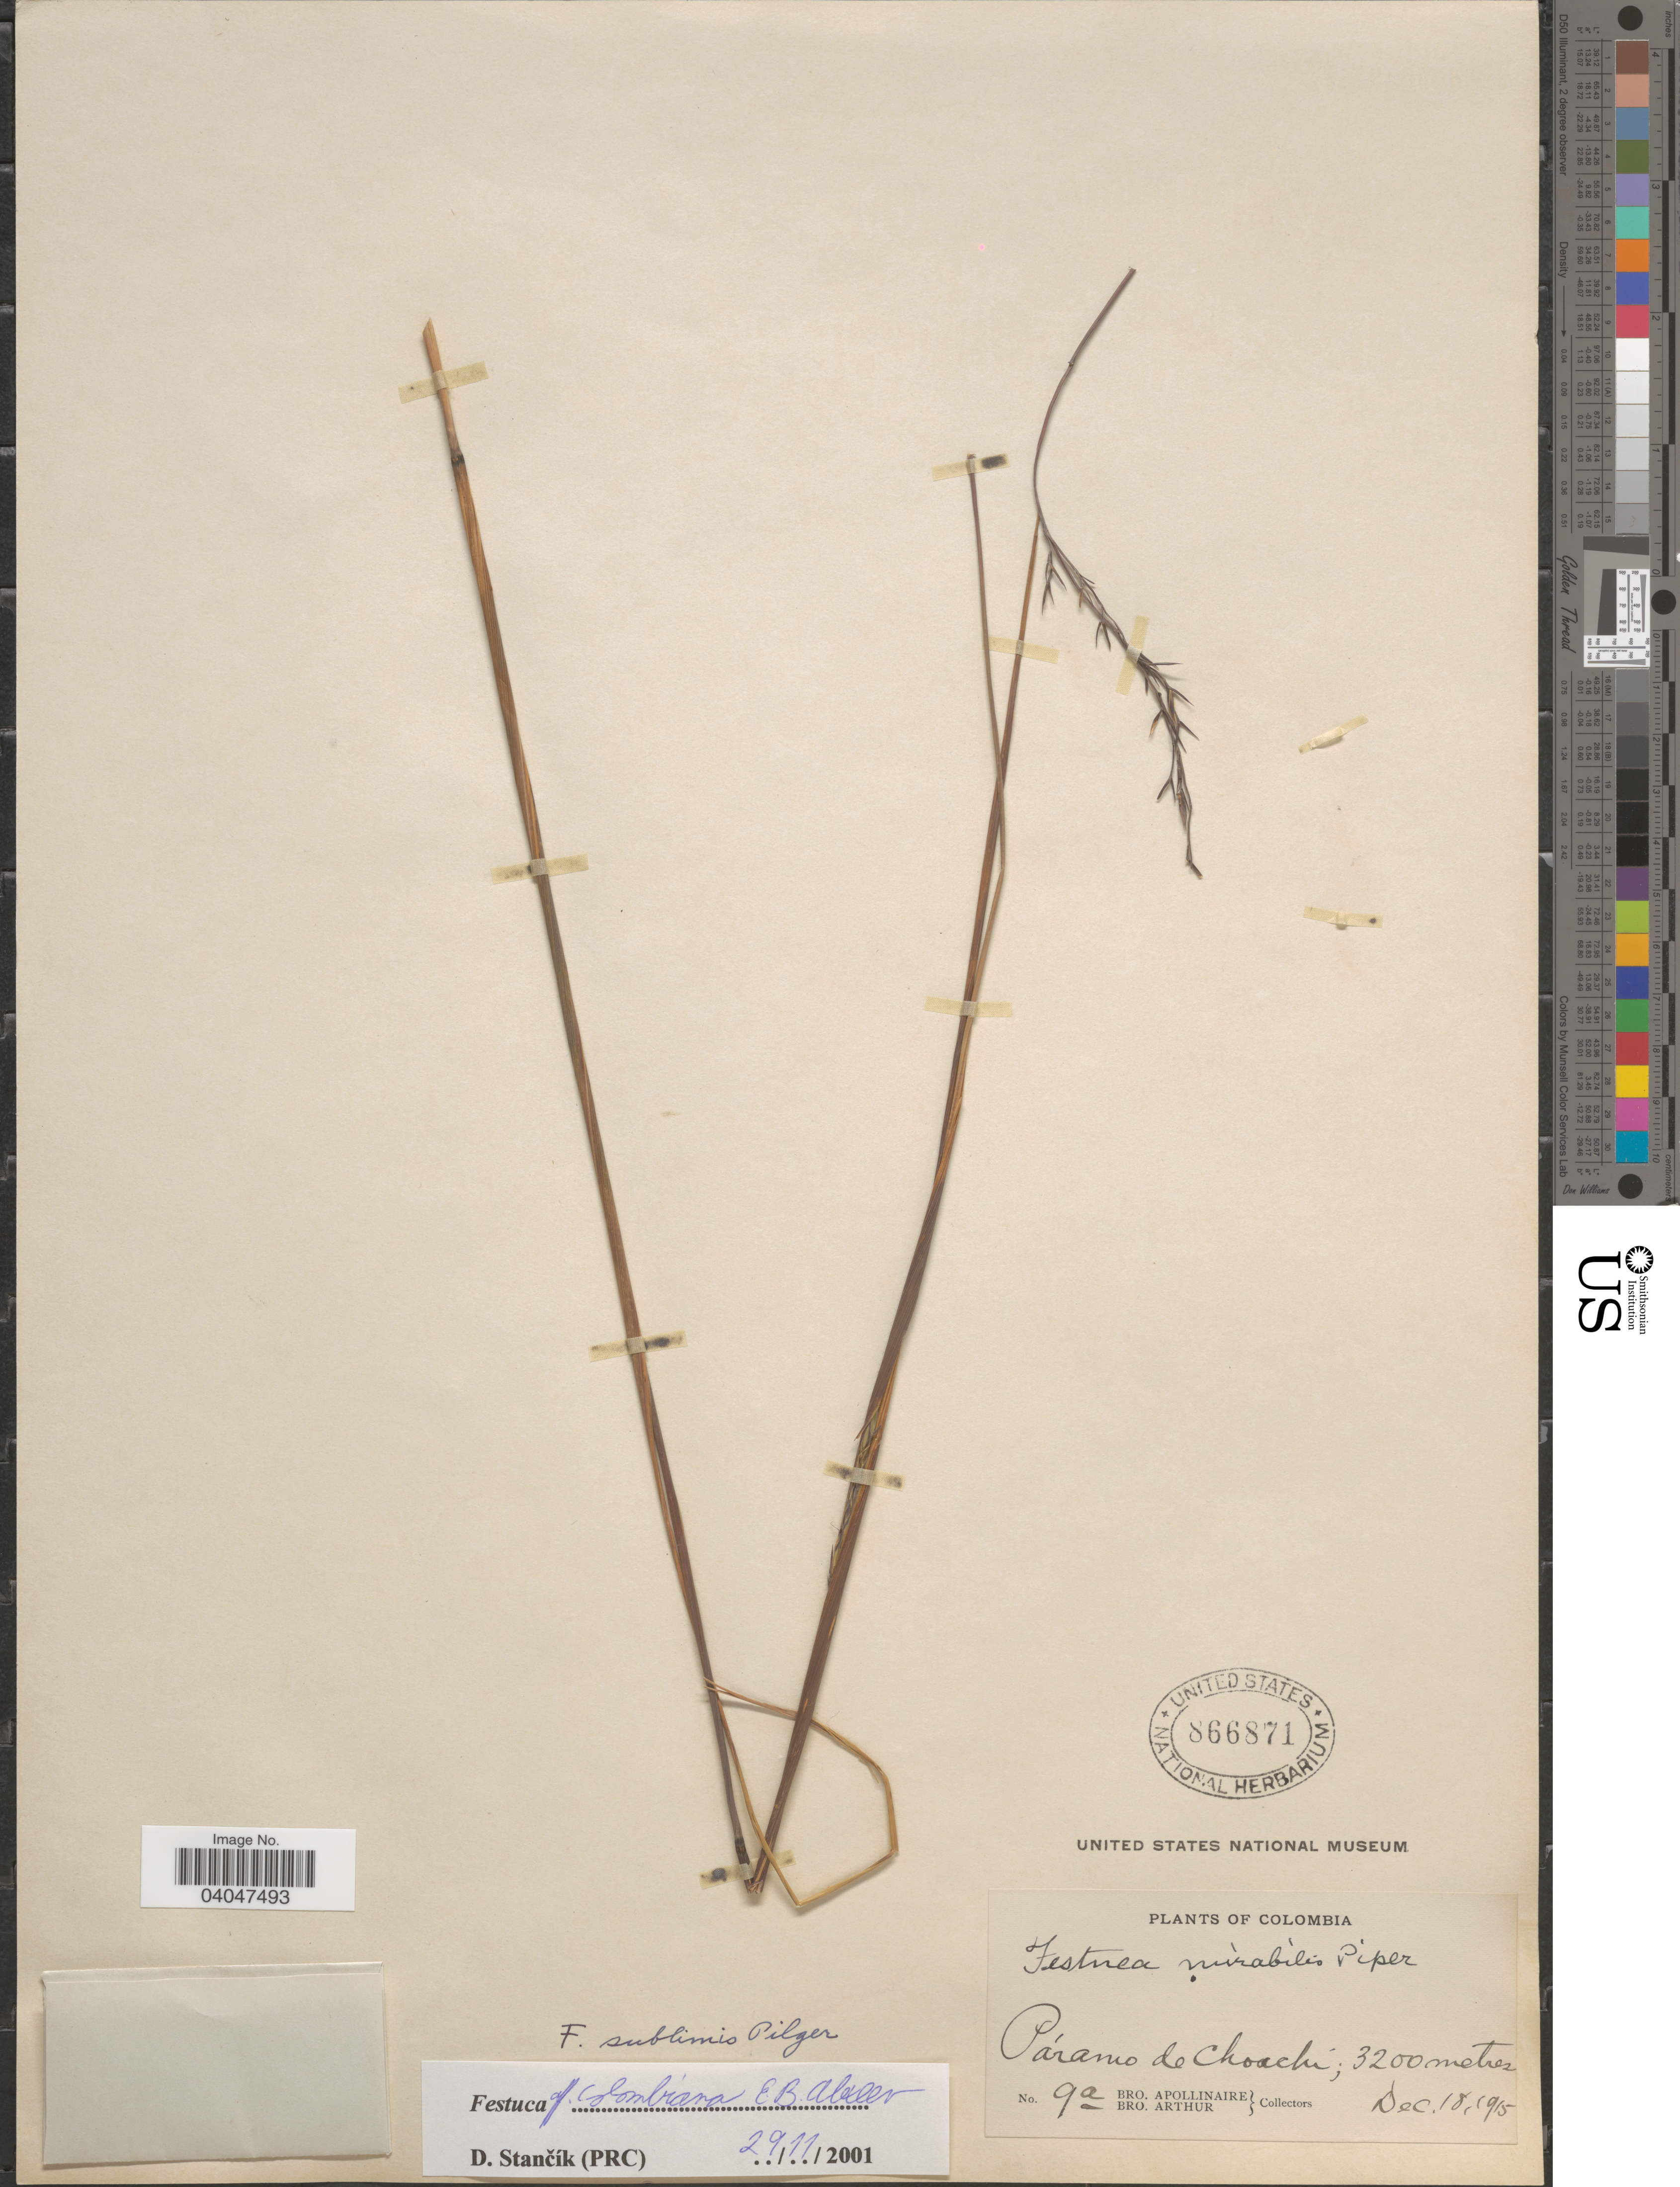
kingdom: Plantae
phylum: Tracheophyta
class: Liliopsida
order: Poales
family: Poaceae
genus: Festuca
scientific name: Festuca colombiana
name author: E.B. Alexeev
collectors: Bro. Apollinaire & Bro. Arthur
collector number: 9a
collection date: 1915-12-18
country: Colombia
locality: Páramo de Choachí.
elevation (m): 3200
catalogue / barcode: US 866871